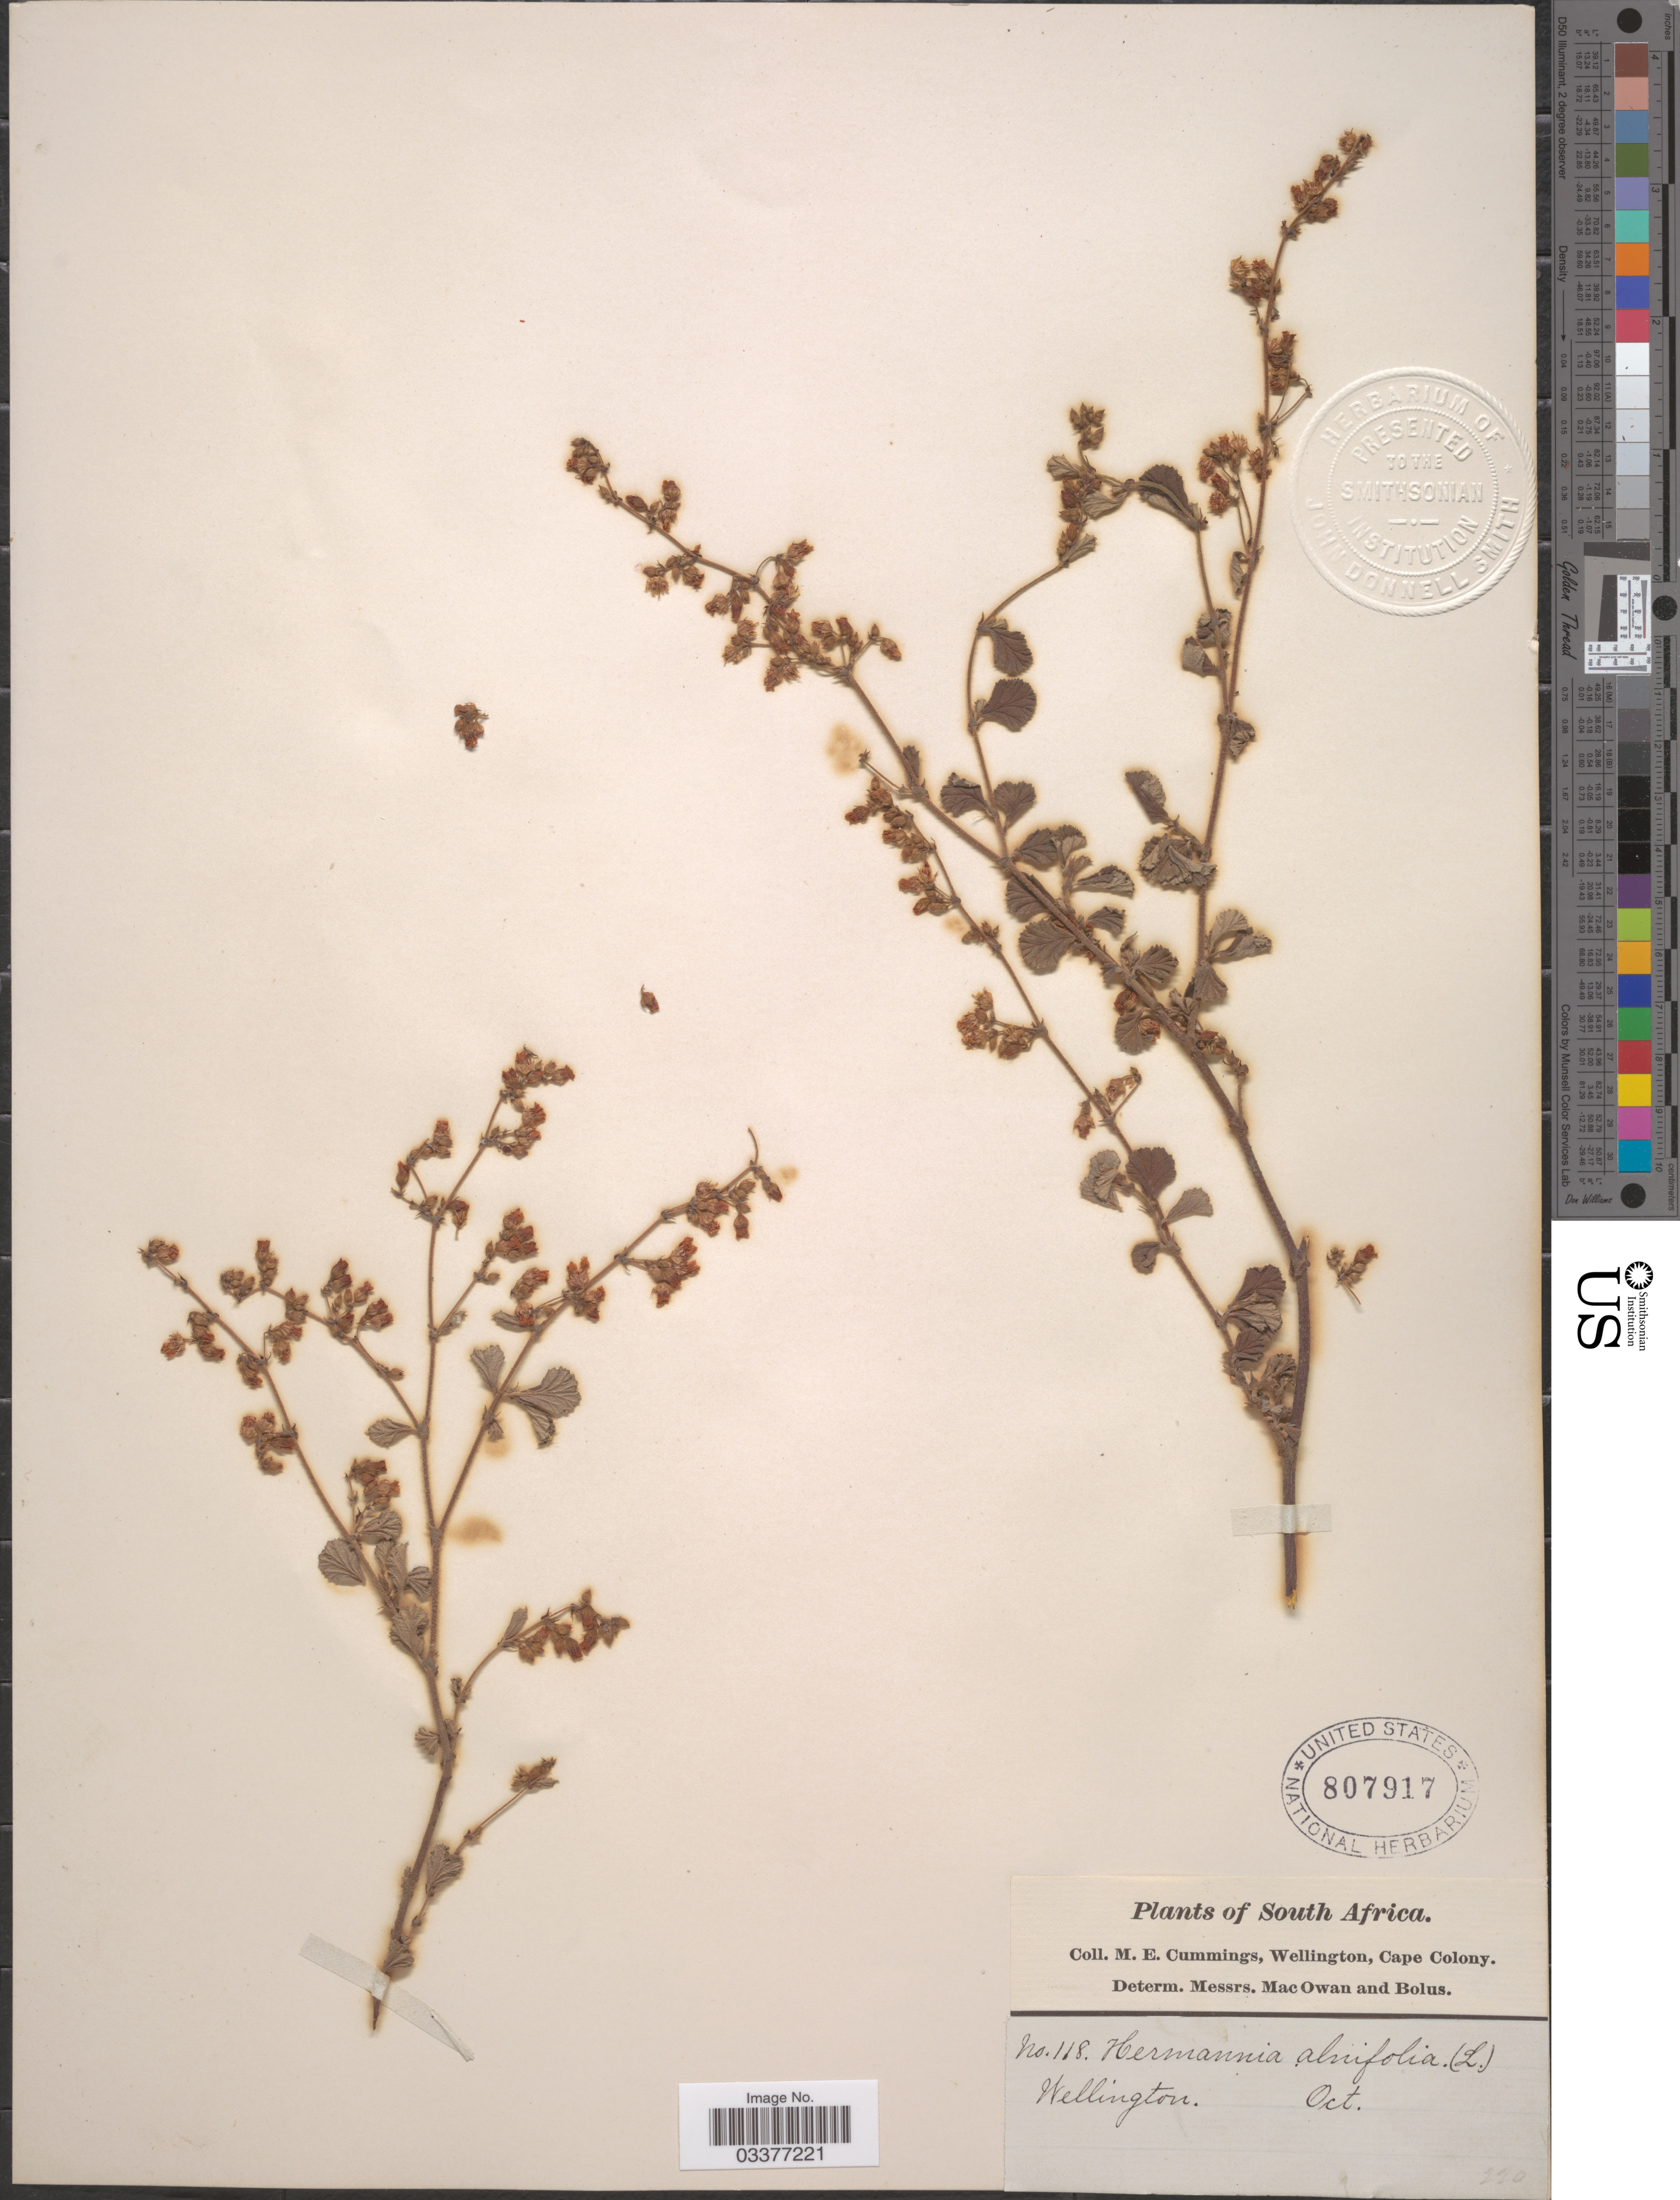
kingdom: Plantae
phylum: Tracheophyta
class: Magnoliopsida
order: Malvales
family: Malvaceae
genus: Hermannia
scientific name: Hermannia alnifolia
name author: L.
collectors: M. E. Cummings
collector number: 118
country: South Africa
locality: Wellington.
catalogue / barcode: US 807917